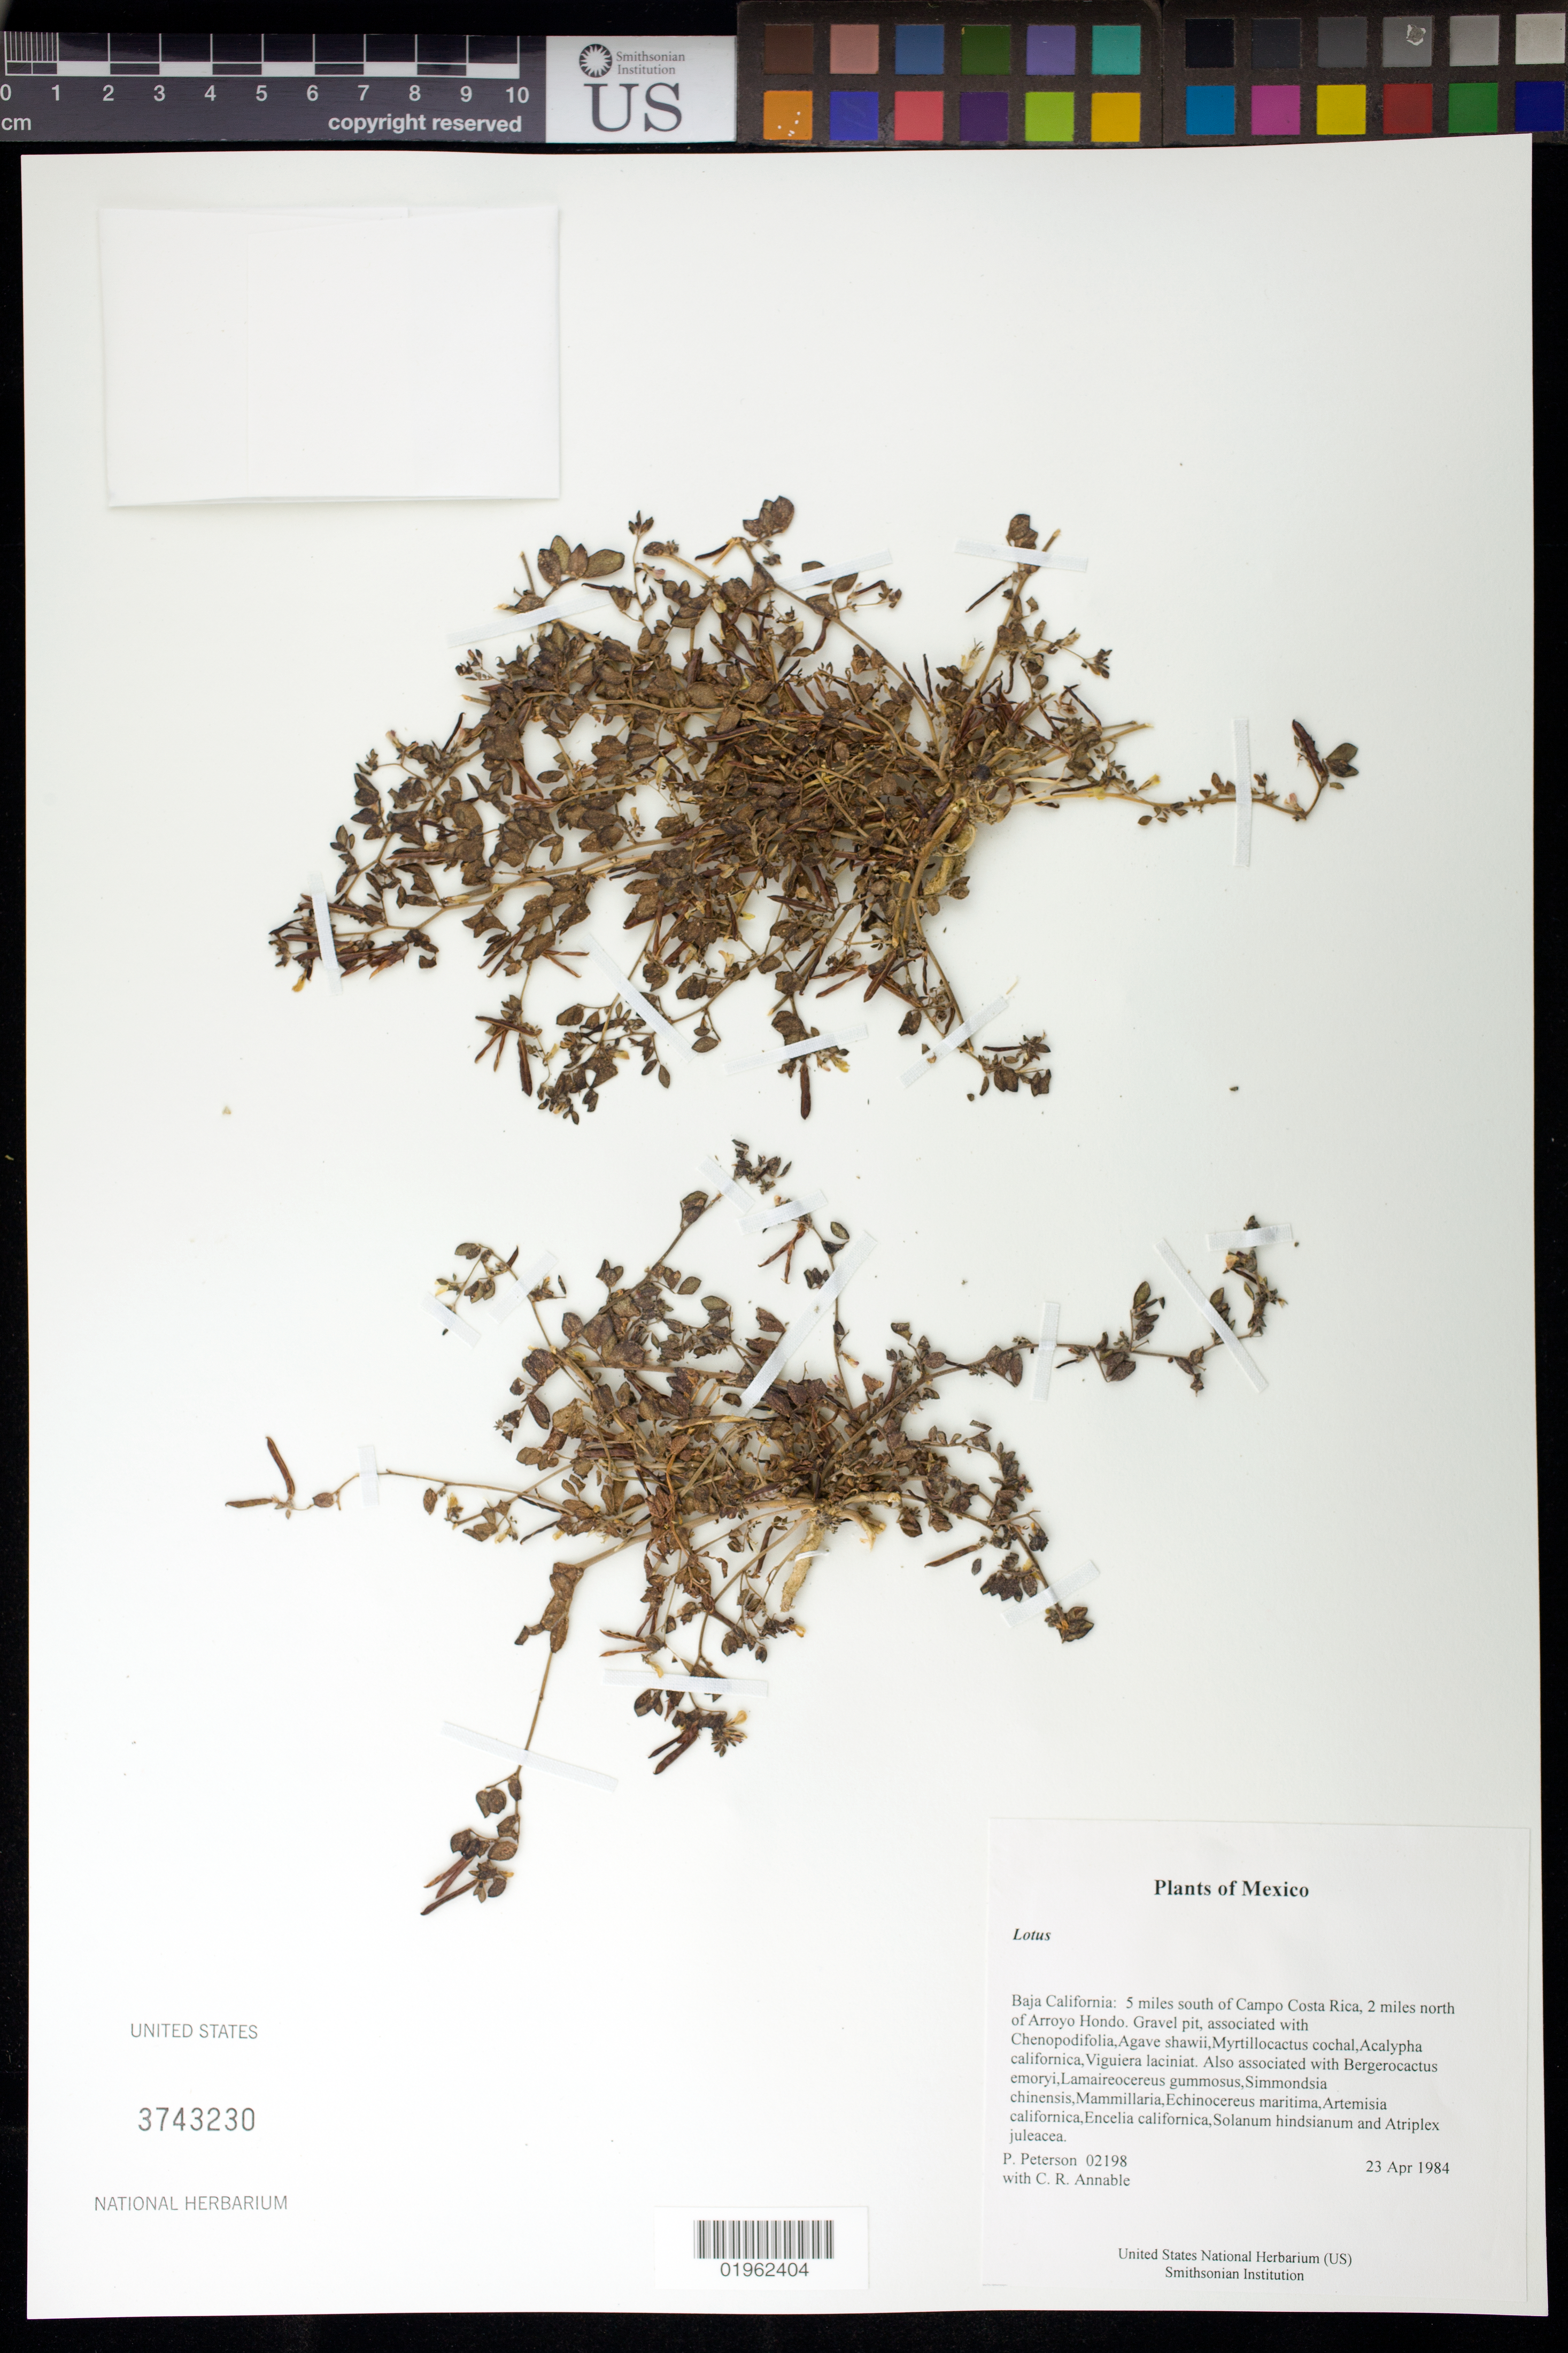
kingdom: Plantae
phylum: Tracheophyta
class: Magnoliopsida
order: Fabales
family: Fabaceae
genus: Lotus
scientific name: Lotus sp.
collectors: P. M. Peterson & C. R. Annable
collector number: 02198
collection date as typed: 23 Apr 1984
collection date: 1984-04-23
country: Mexico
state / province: Baja California Norte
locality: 5 miles south of Campo Costa Rica, 2 miles north of Arroyo Hondo.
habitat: Gravel pit, associated with Chenopodifolia,Agave shawii,Myrtillocactus cochal,Acalypha californica,Viguiera laciniat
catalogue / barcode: US 3743230